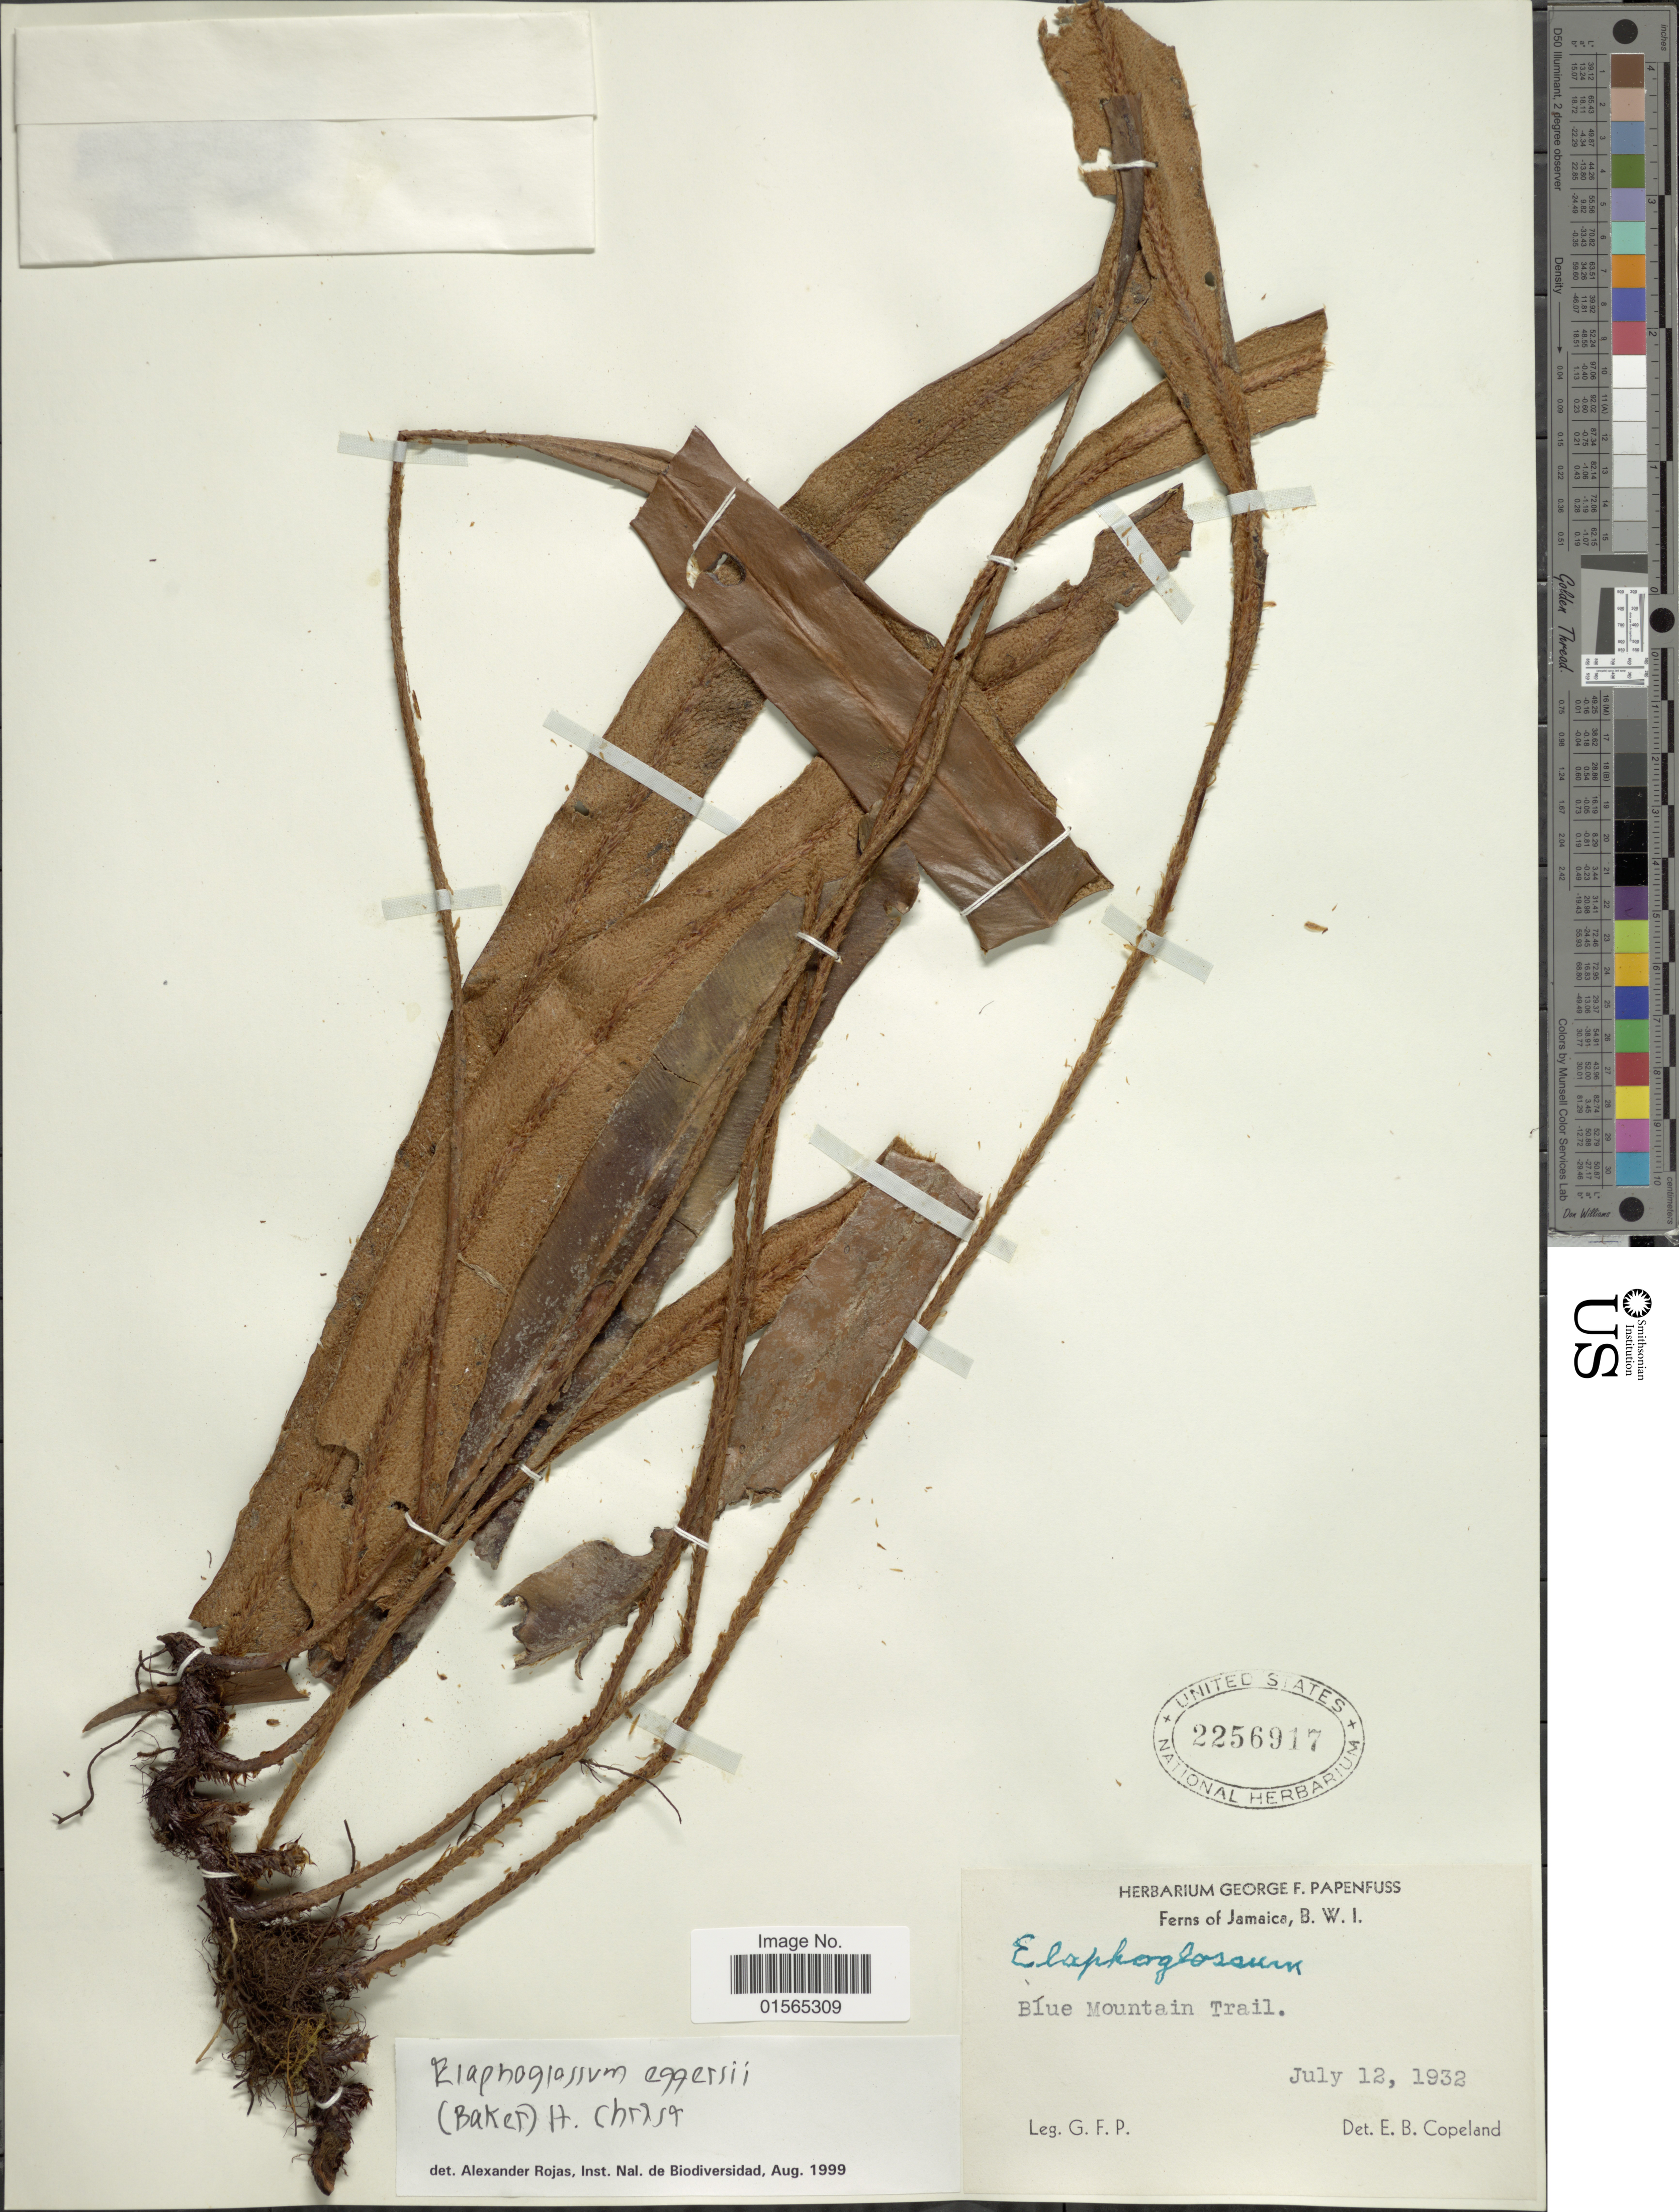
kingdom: Plantae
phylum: Tracheophyta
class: Polypodiopsida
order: Polypodiales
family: Dryopteridaceae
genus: Elaphoglossum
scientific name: Elaphoglossum eggersii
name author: (Baker) Christ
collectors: G. Papenfuss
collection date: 1932-07-12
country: Jamaica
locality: B. W. I. , Blue Mountain Trail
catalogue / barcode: US 2256917